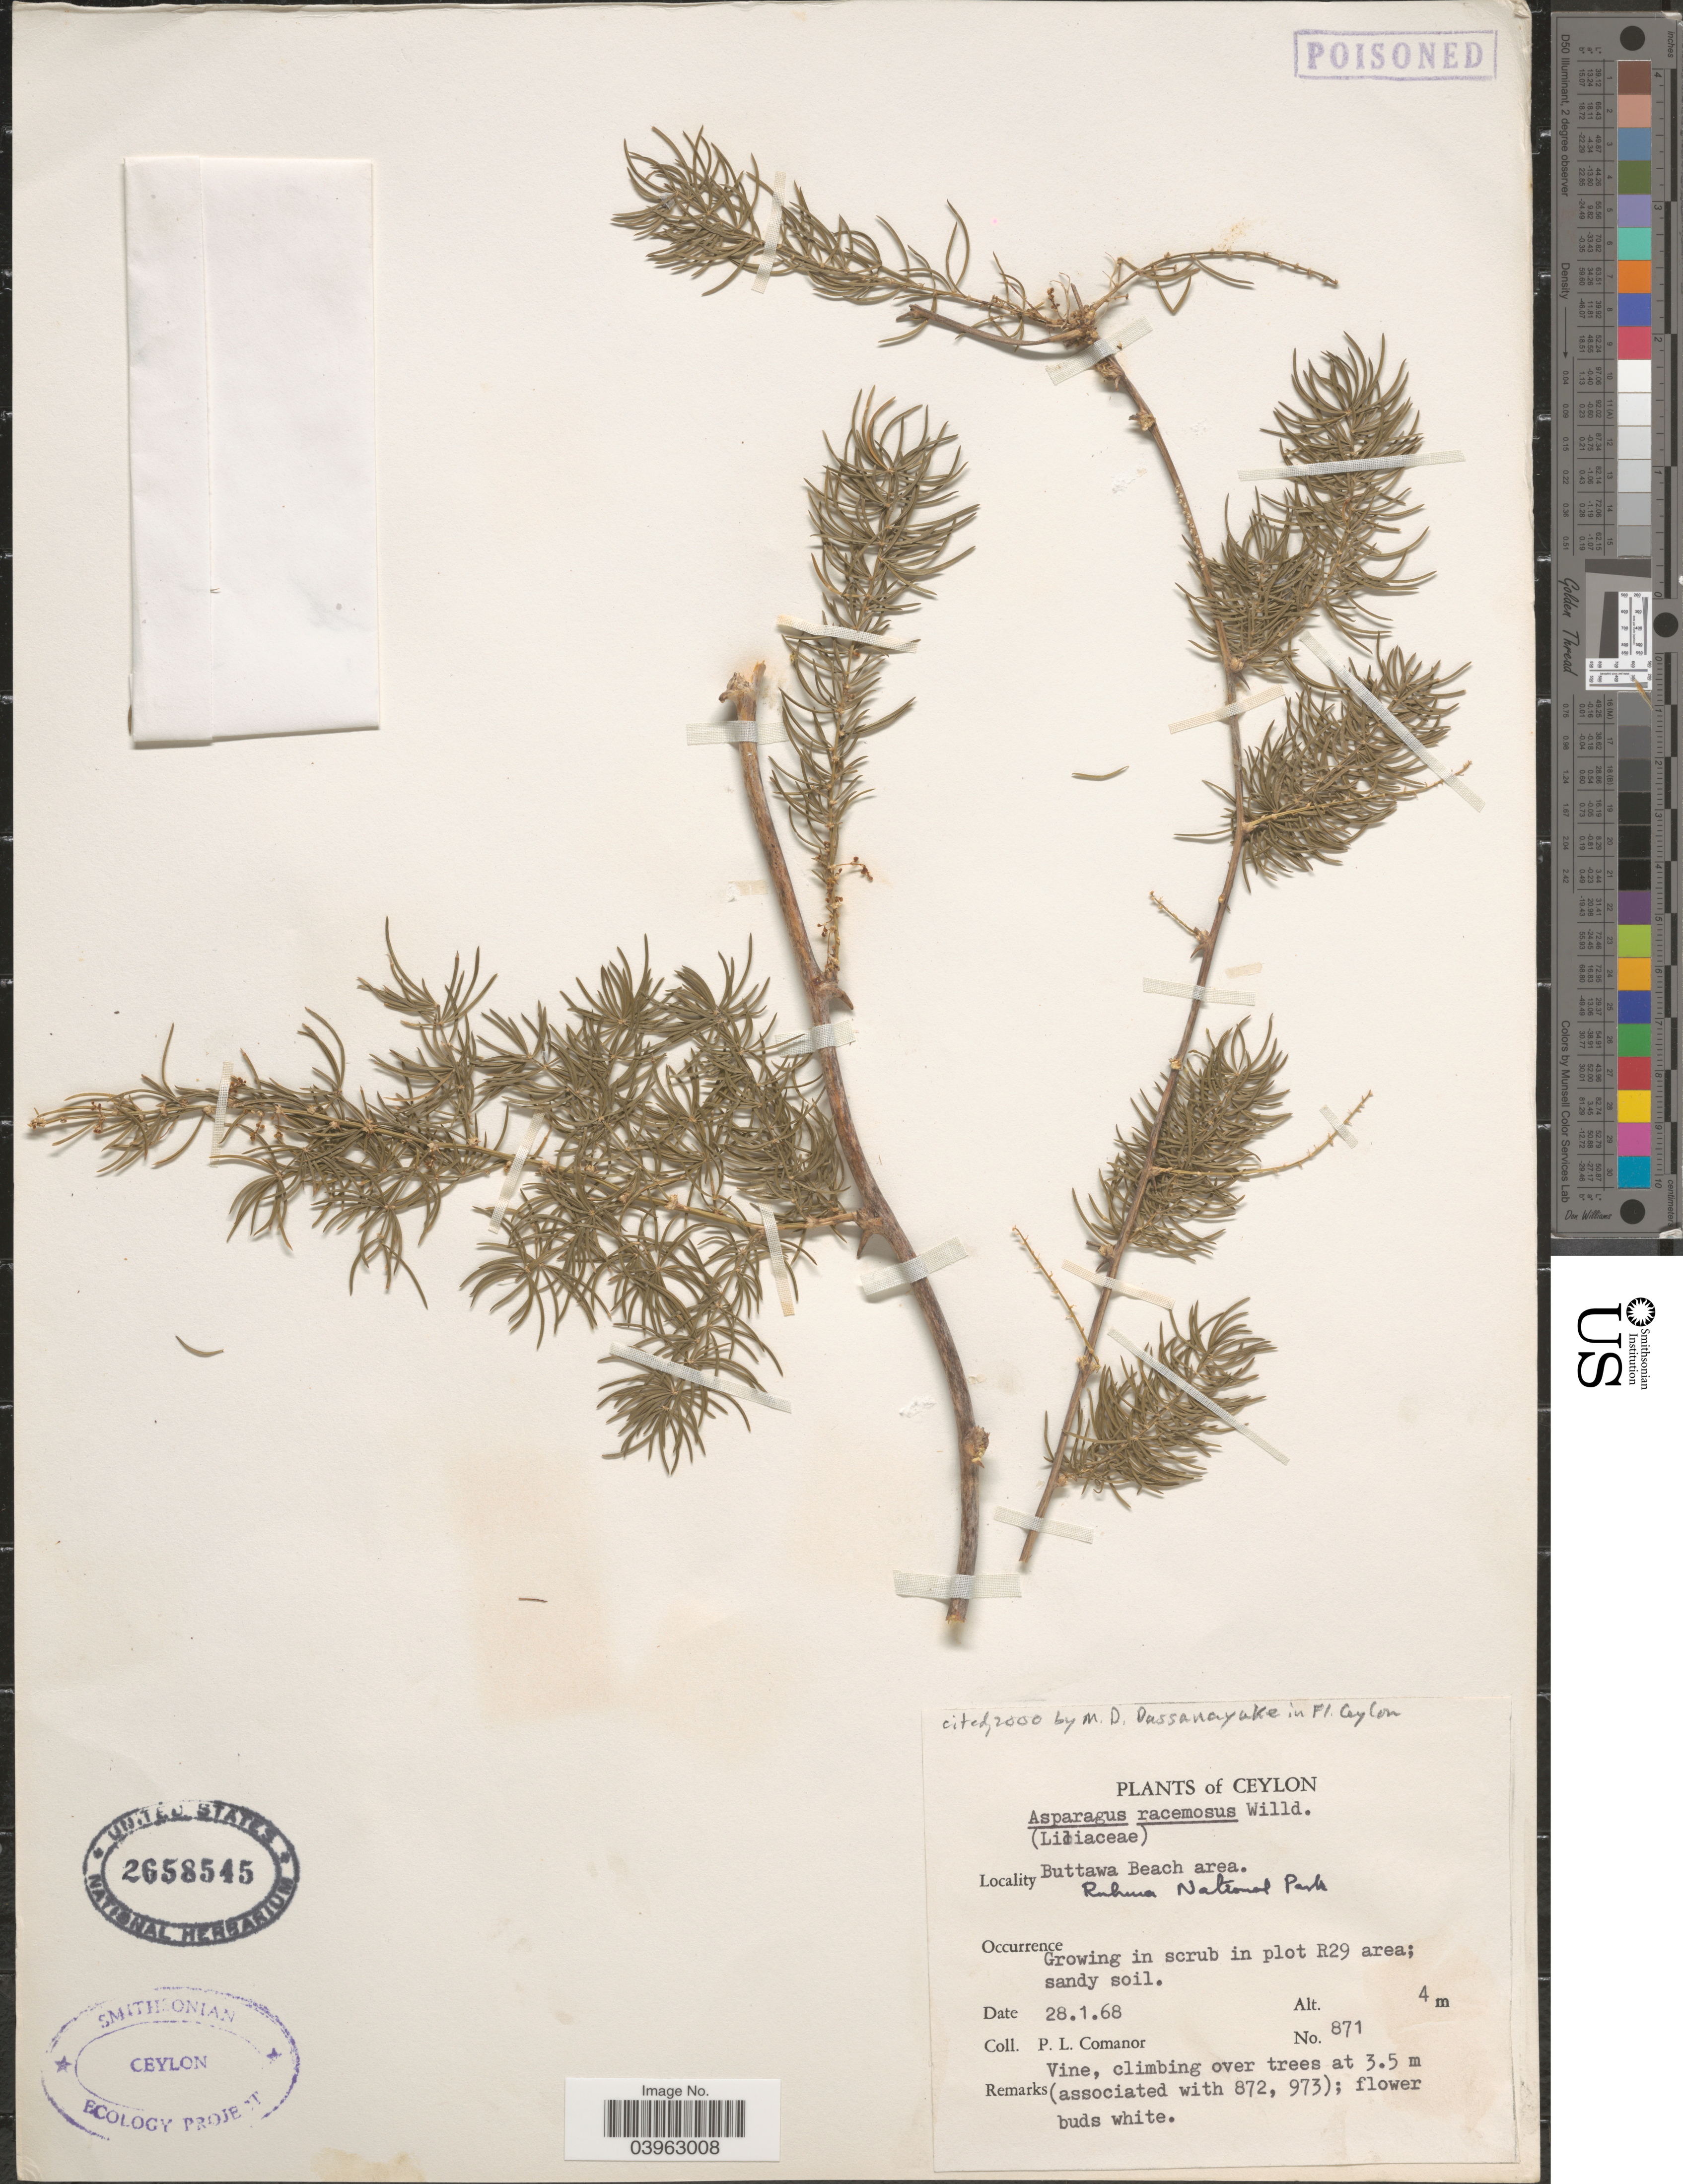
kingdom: Plantae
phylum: Tracheophyta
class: Liliopsida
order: Asparagales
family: Asparagaceae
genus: Asparagus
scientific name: Asparagus racemosus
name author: Willd.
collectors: P. Comanor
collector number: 871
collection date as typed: Transcribed d/m/y: 28/1/68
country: Sri Lanka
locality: Ceylon. Buttawa Beach area. Ruhuna National Park. Plot R29 area.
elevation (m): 4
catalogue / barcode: US 2658545